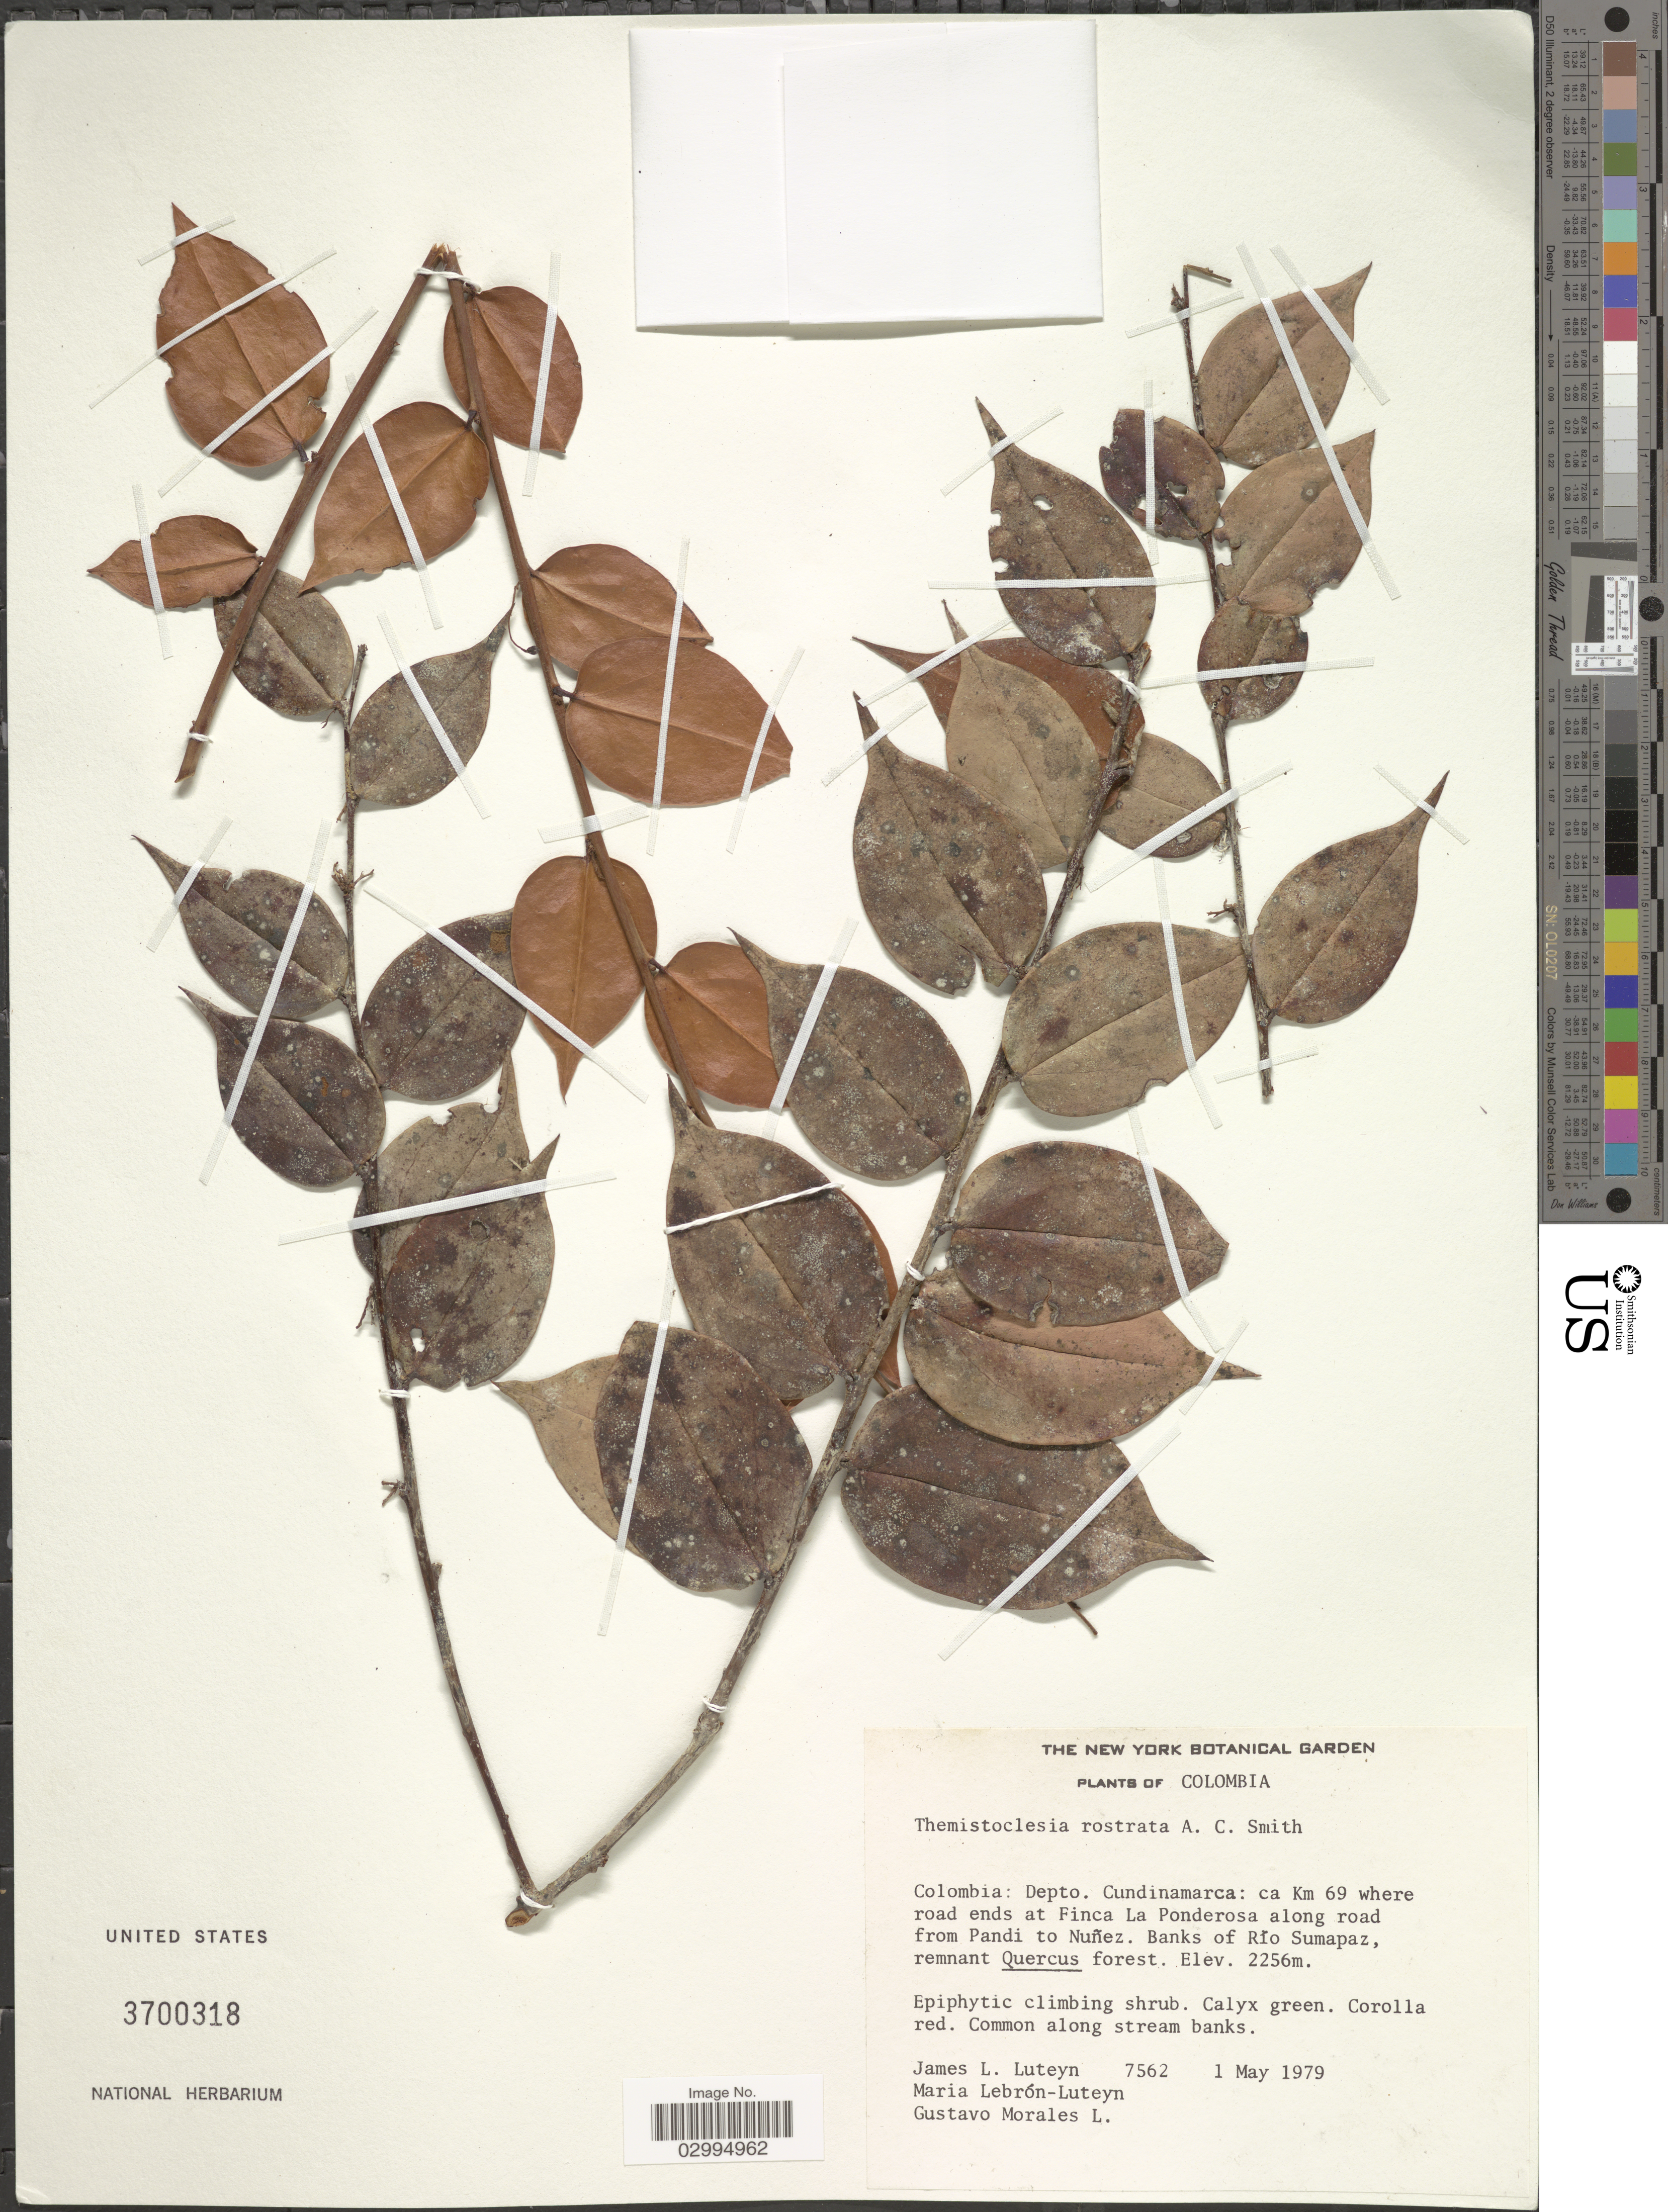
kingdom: Plantae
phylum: Tracheophyta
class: Magnoliopsida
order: Ericales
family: Ericaceae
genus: Themistoclesia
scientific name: Themistoclesia rostrata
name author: A.C. Sm.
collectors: J. Luteyn, M. L. Lebrón-Luteyn & G. Morales L.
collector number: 7562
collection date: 1979-05-01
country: Colombia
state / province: Cundinamarca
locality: Depto. Cundinamarca: ca Km 69 where road ends at Finca La Ponderosa along road from Pandi to Nuñez. Banks of Río Sumapaz, remnant Quercus forest.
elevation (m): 2256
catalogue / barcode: US 3700318